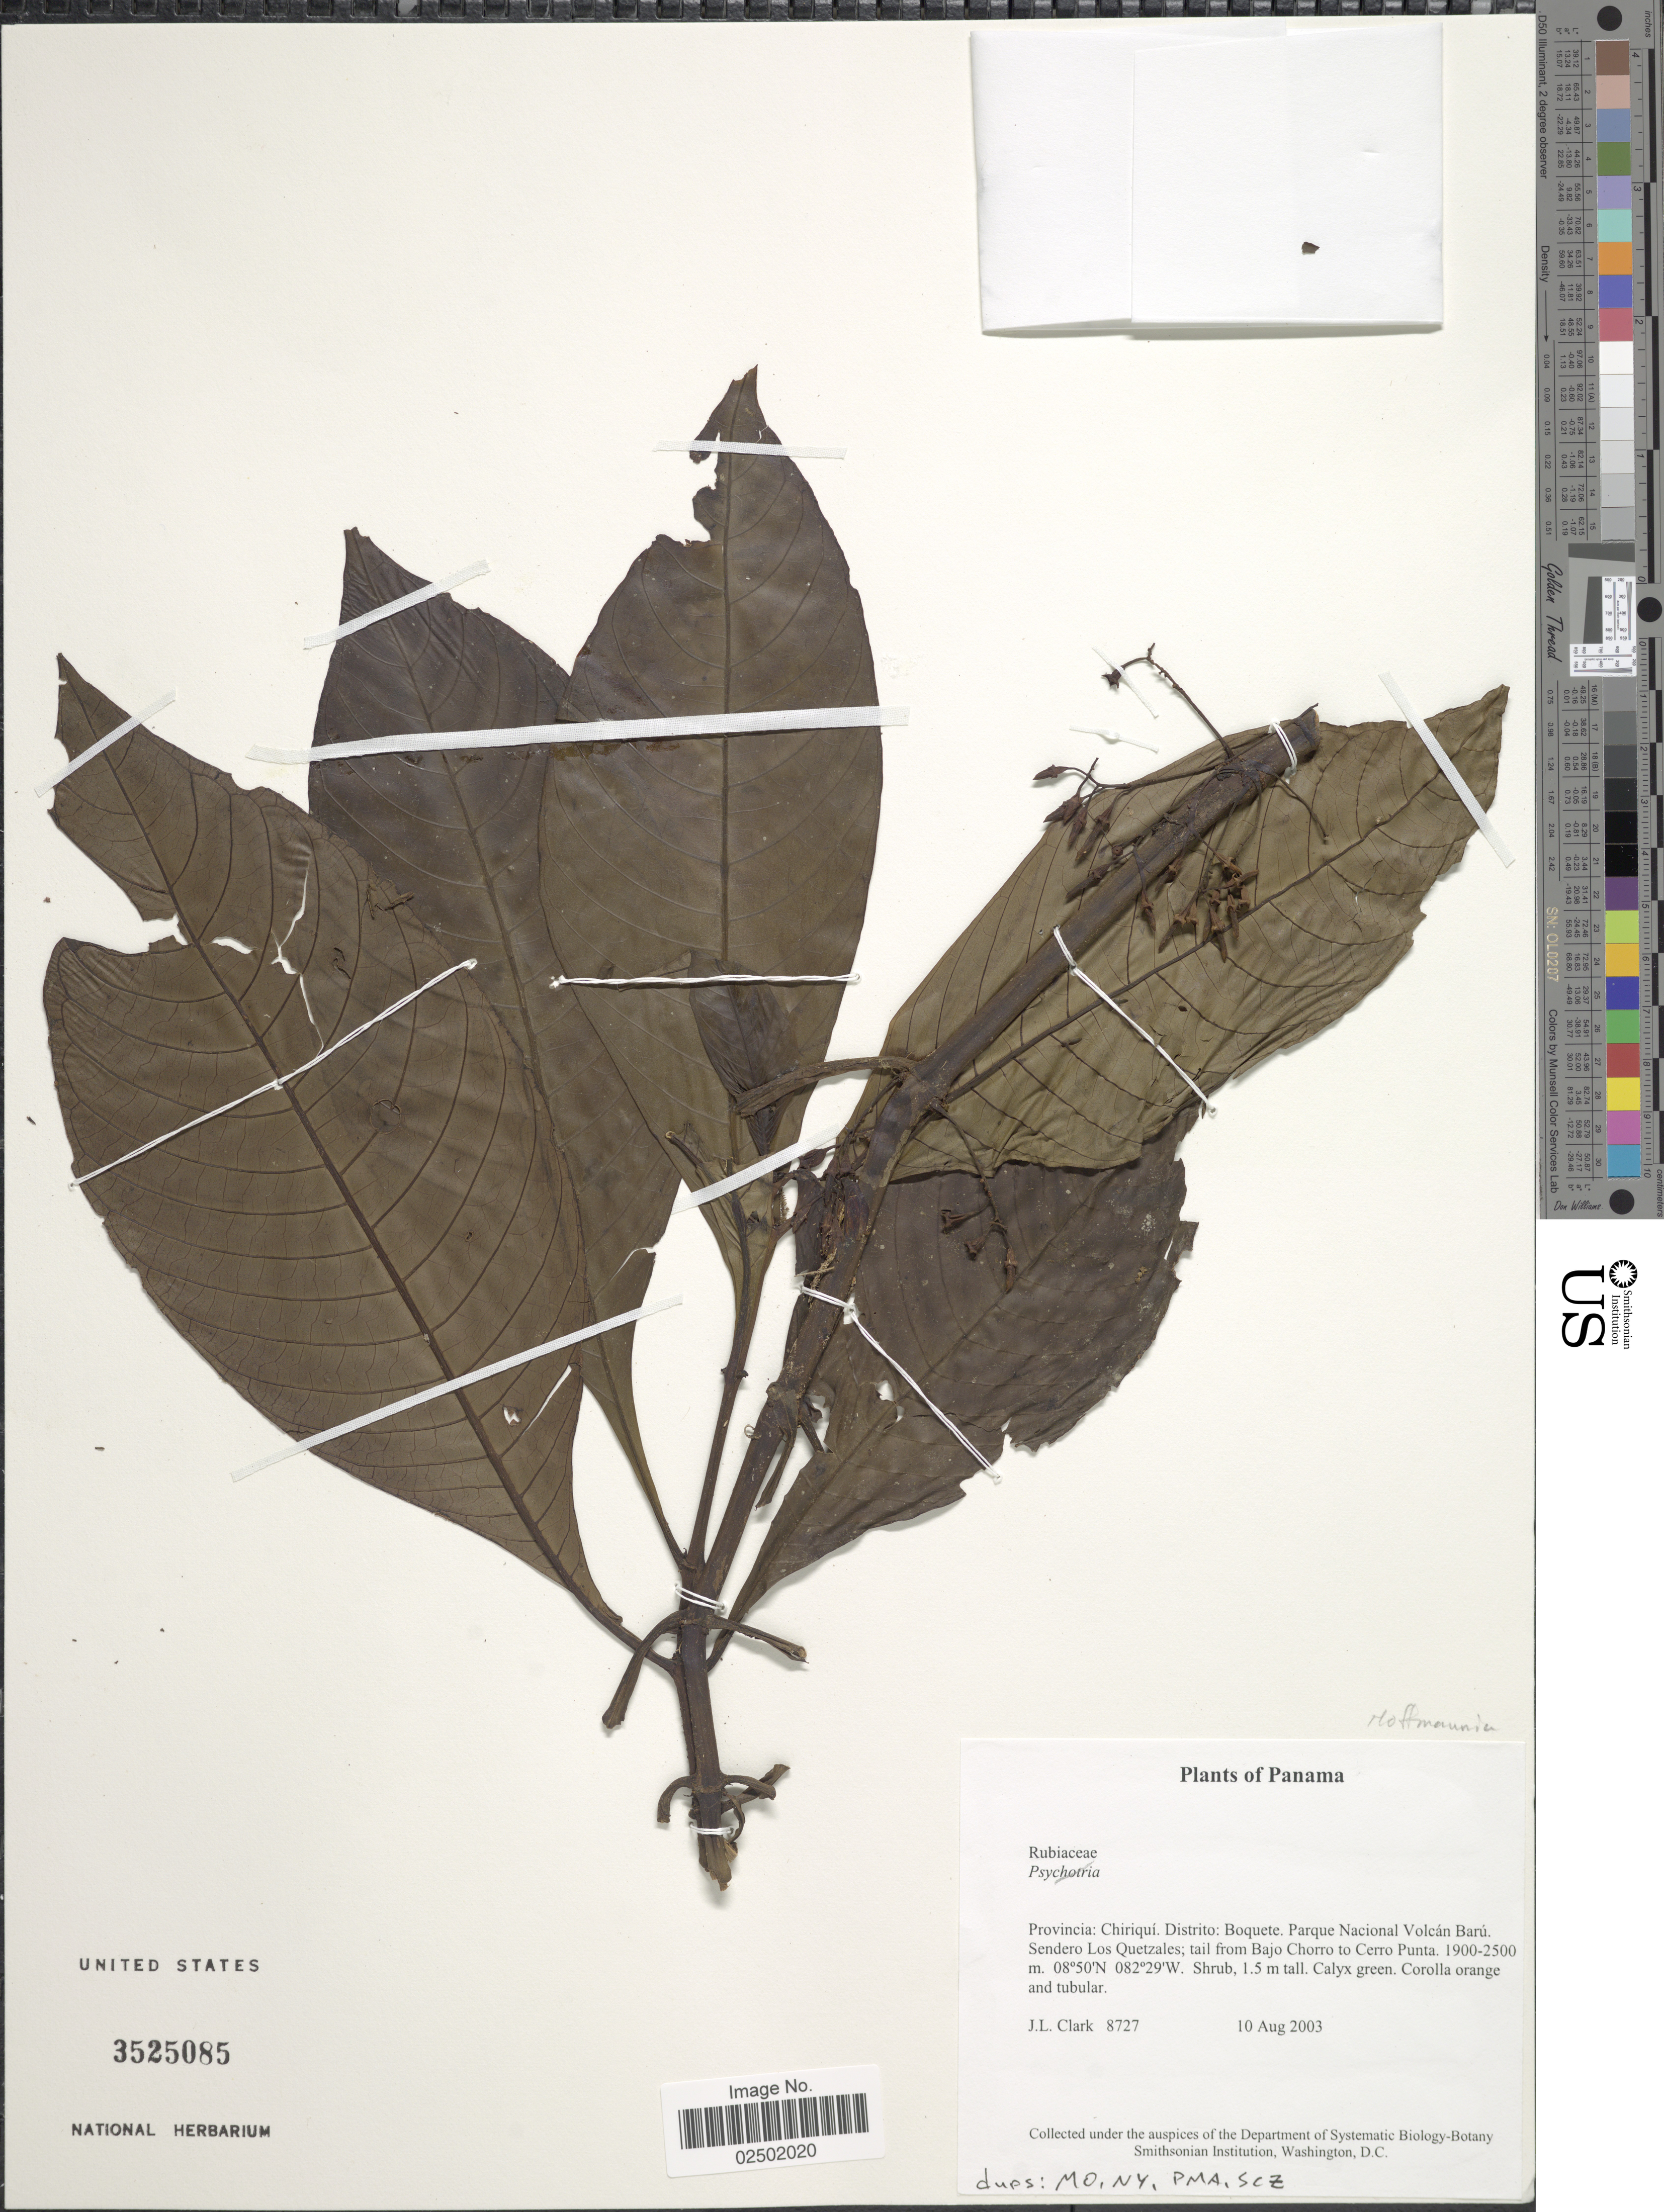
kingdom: Plantae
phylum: Tracheophyta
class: Magnoliopsida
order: Gentianales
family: Rubiaceae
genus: Hoffmannia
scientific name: Hoffmannia sp.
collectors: J. L. Clark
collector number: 8727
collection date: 2003-08-10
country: Panama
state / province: Chiriqui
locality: Distrito: Boquete. Parque Nacional Volcan Baru. Sendero Los Quetzales; tail from Bajo Chorro to Cerro Punta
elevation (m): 1900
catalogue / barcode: US 3525085